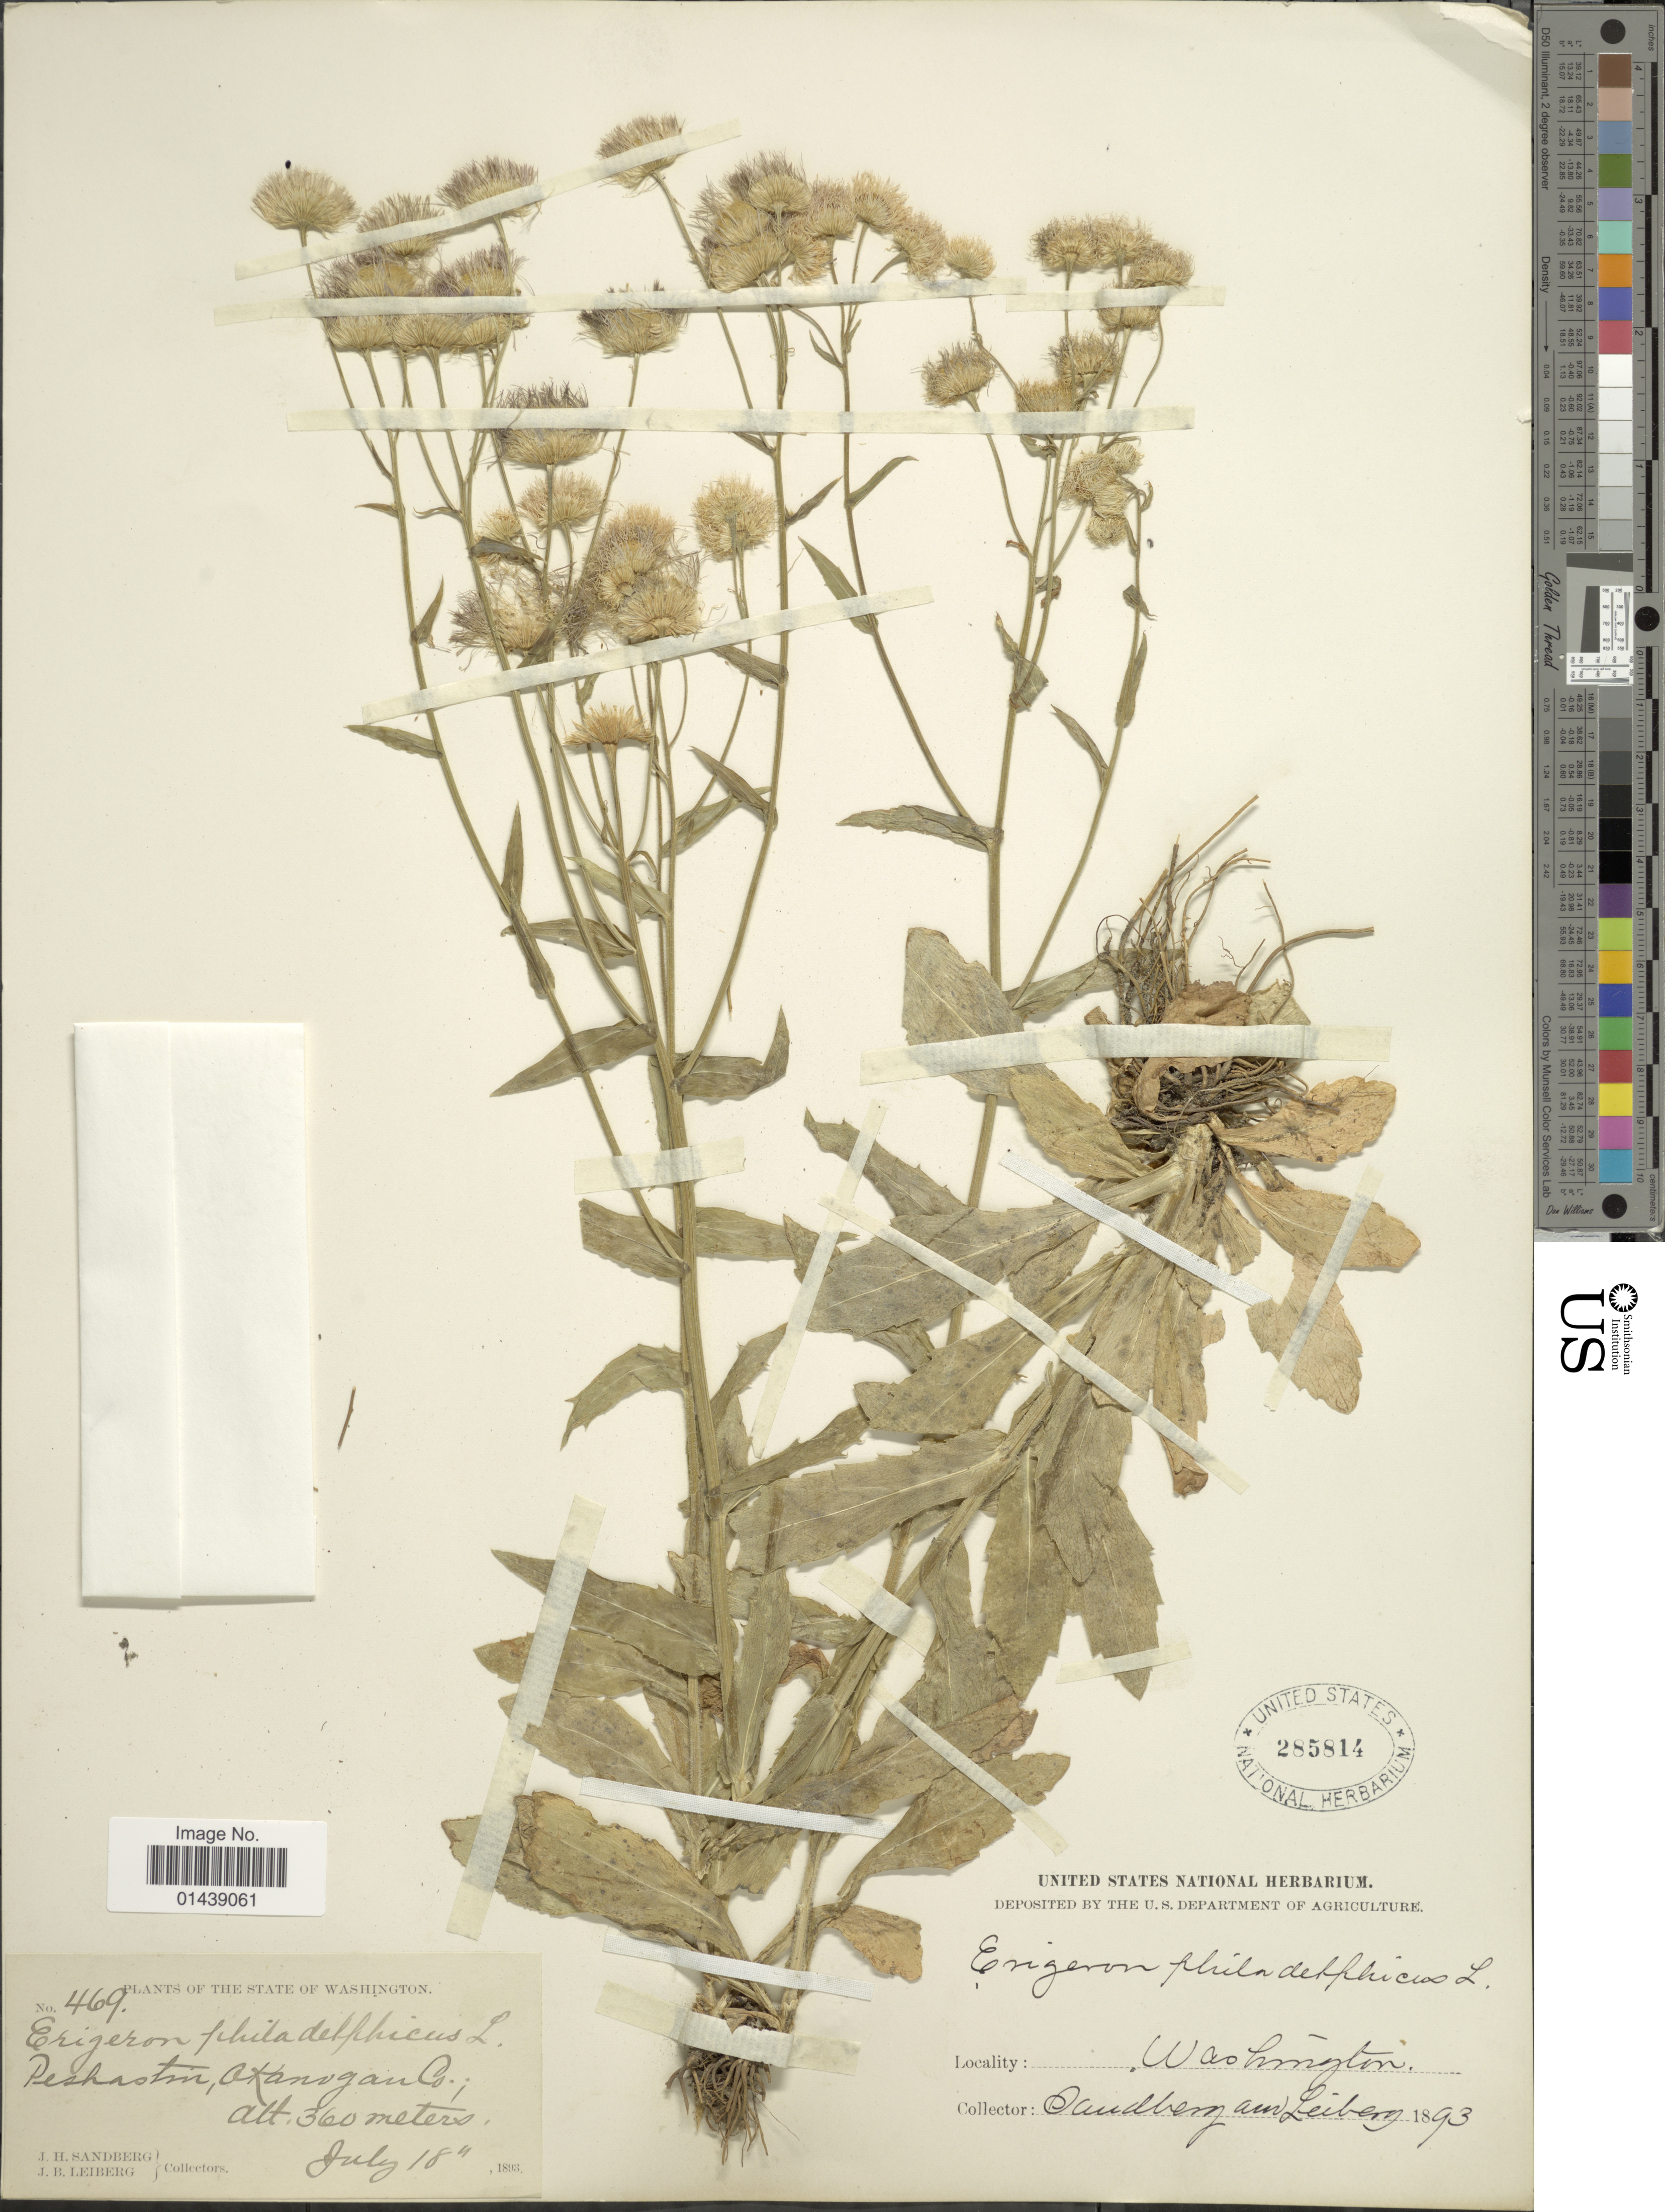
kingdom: Plantae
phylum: Tracheophyta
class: Magnoliopsida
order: Asterales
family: Asteraceae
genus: Erigeron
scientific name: Erigeron philadelphicus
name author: L.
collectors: J. H. Sandberg & J. B. Leiberg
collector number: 469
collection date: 1893-07-18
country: United States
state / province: Washington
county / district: Okanogan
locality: Peshastin, Akanogan Co.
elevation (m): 360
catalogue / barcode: US 285814